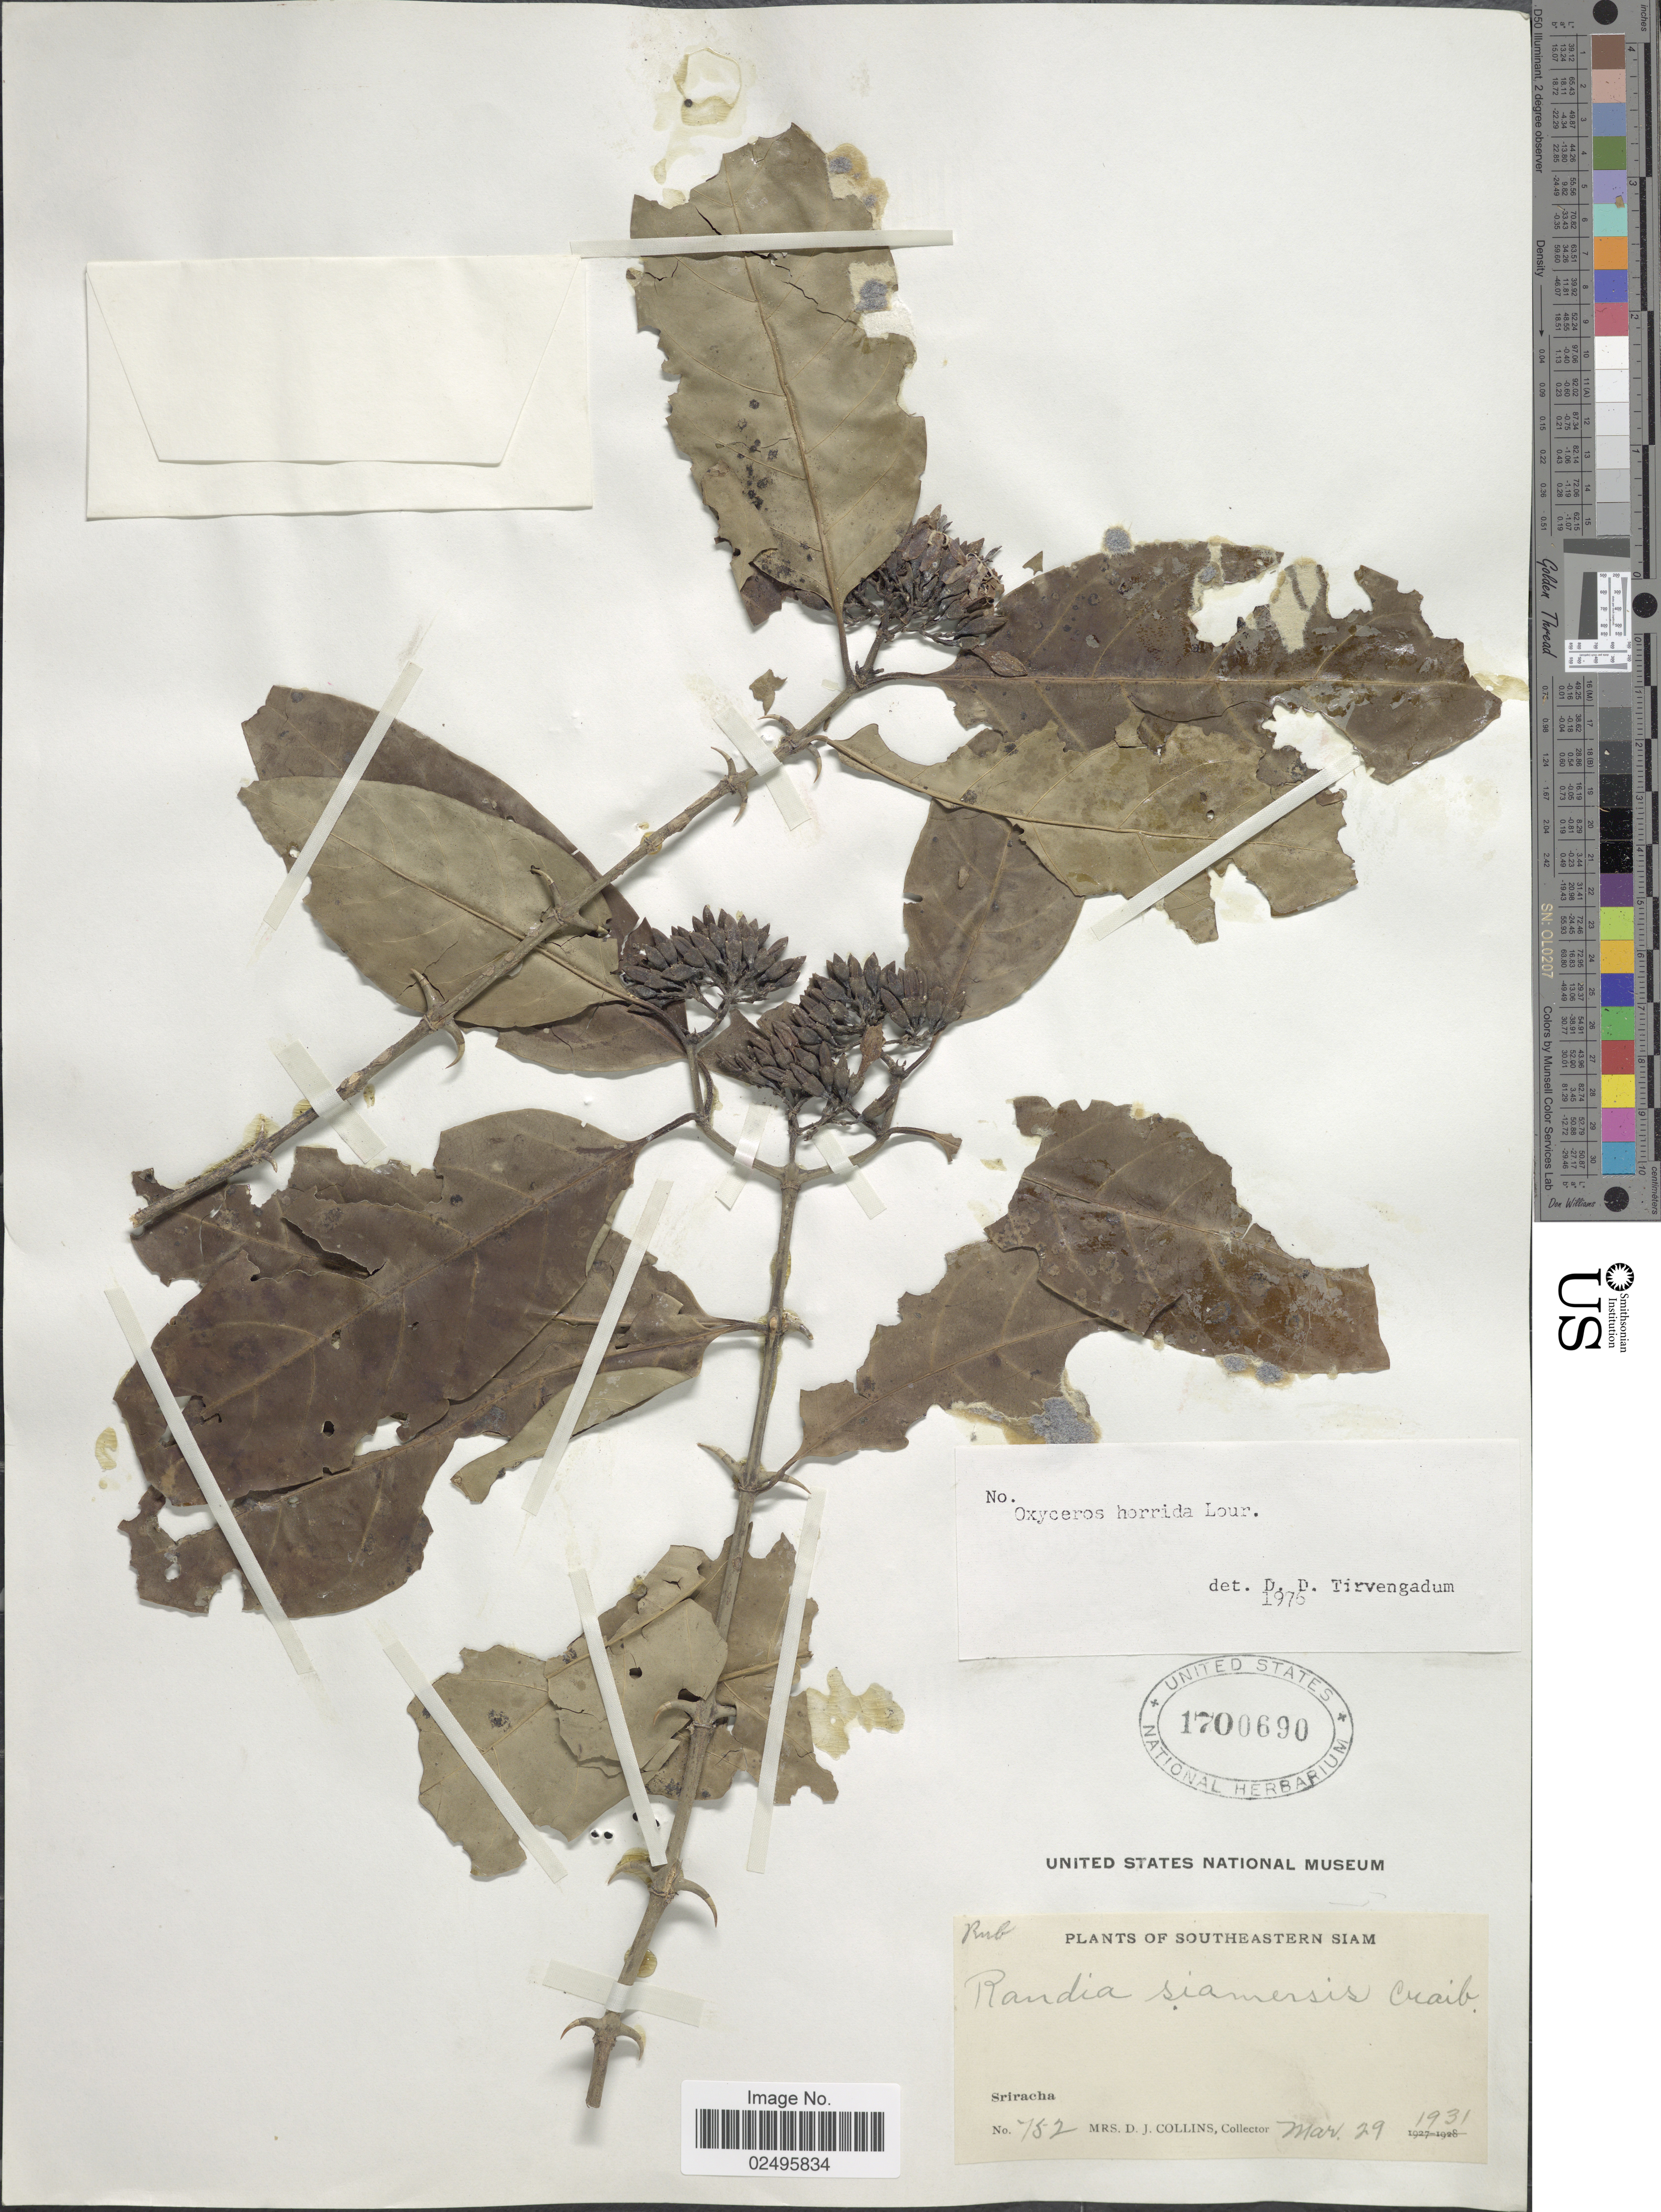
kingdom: Plantae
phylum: Tracheophyta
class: Magnoliopsida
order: Gentianales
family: Rubiaceae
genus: Oxyceros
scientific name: Oxyceros horridus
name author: Lour.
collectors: Mrs. D. J. Collins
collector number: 752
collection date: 1931-03-29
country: Thailand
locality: Southeastern Siam. Sriracha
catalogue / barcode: US 1700690